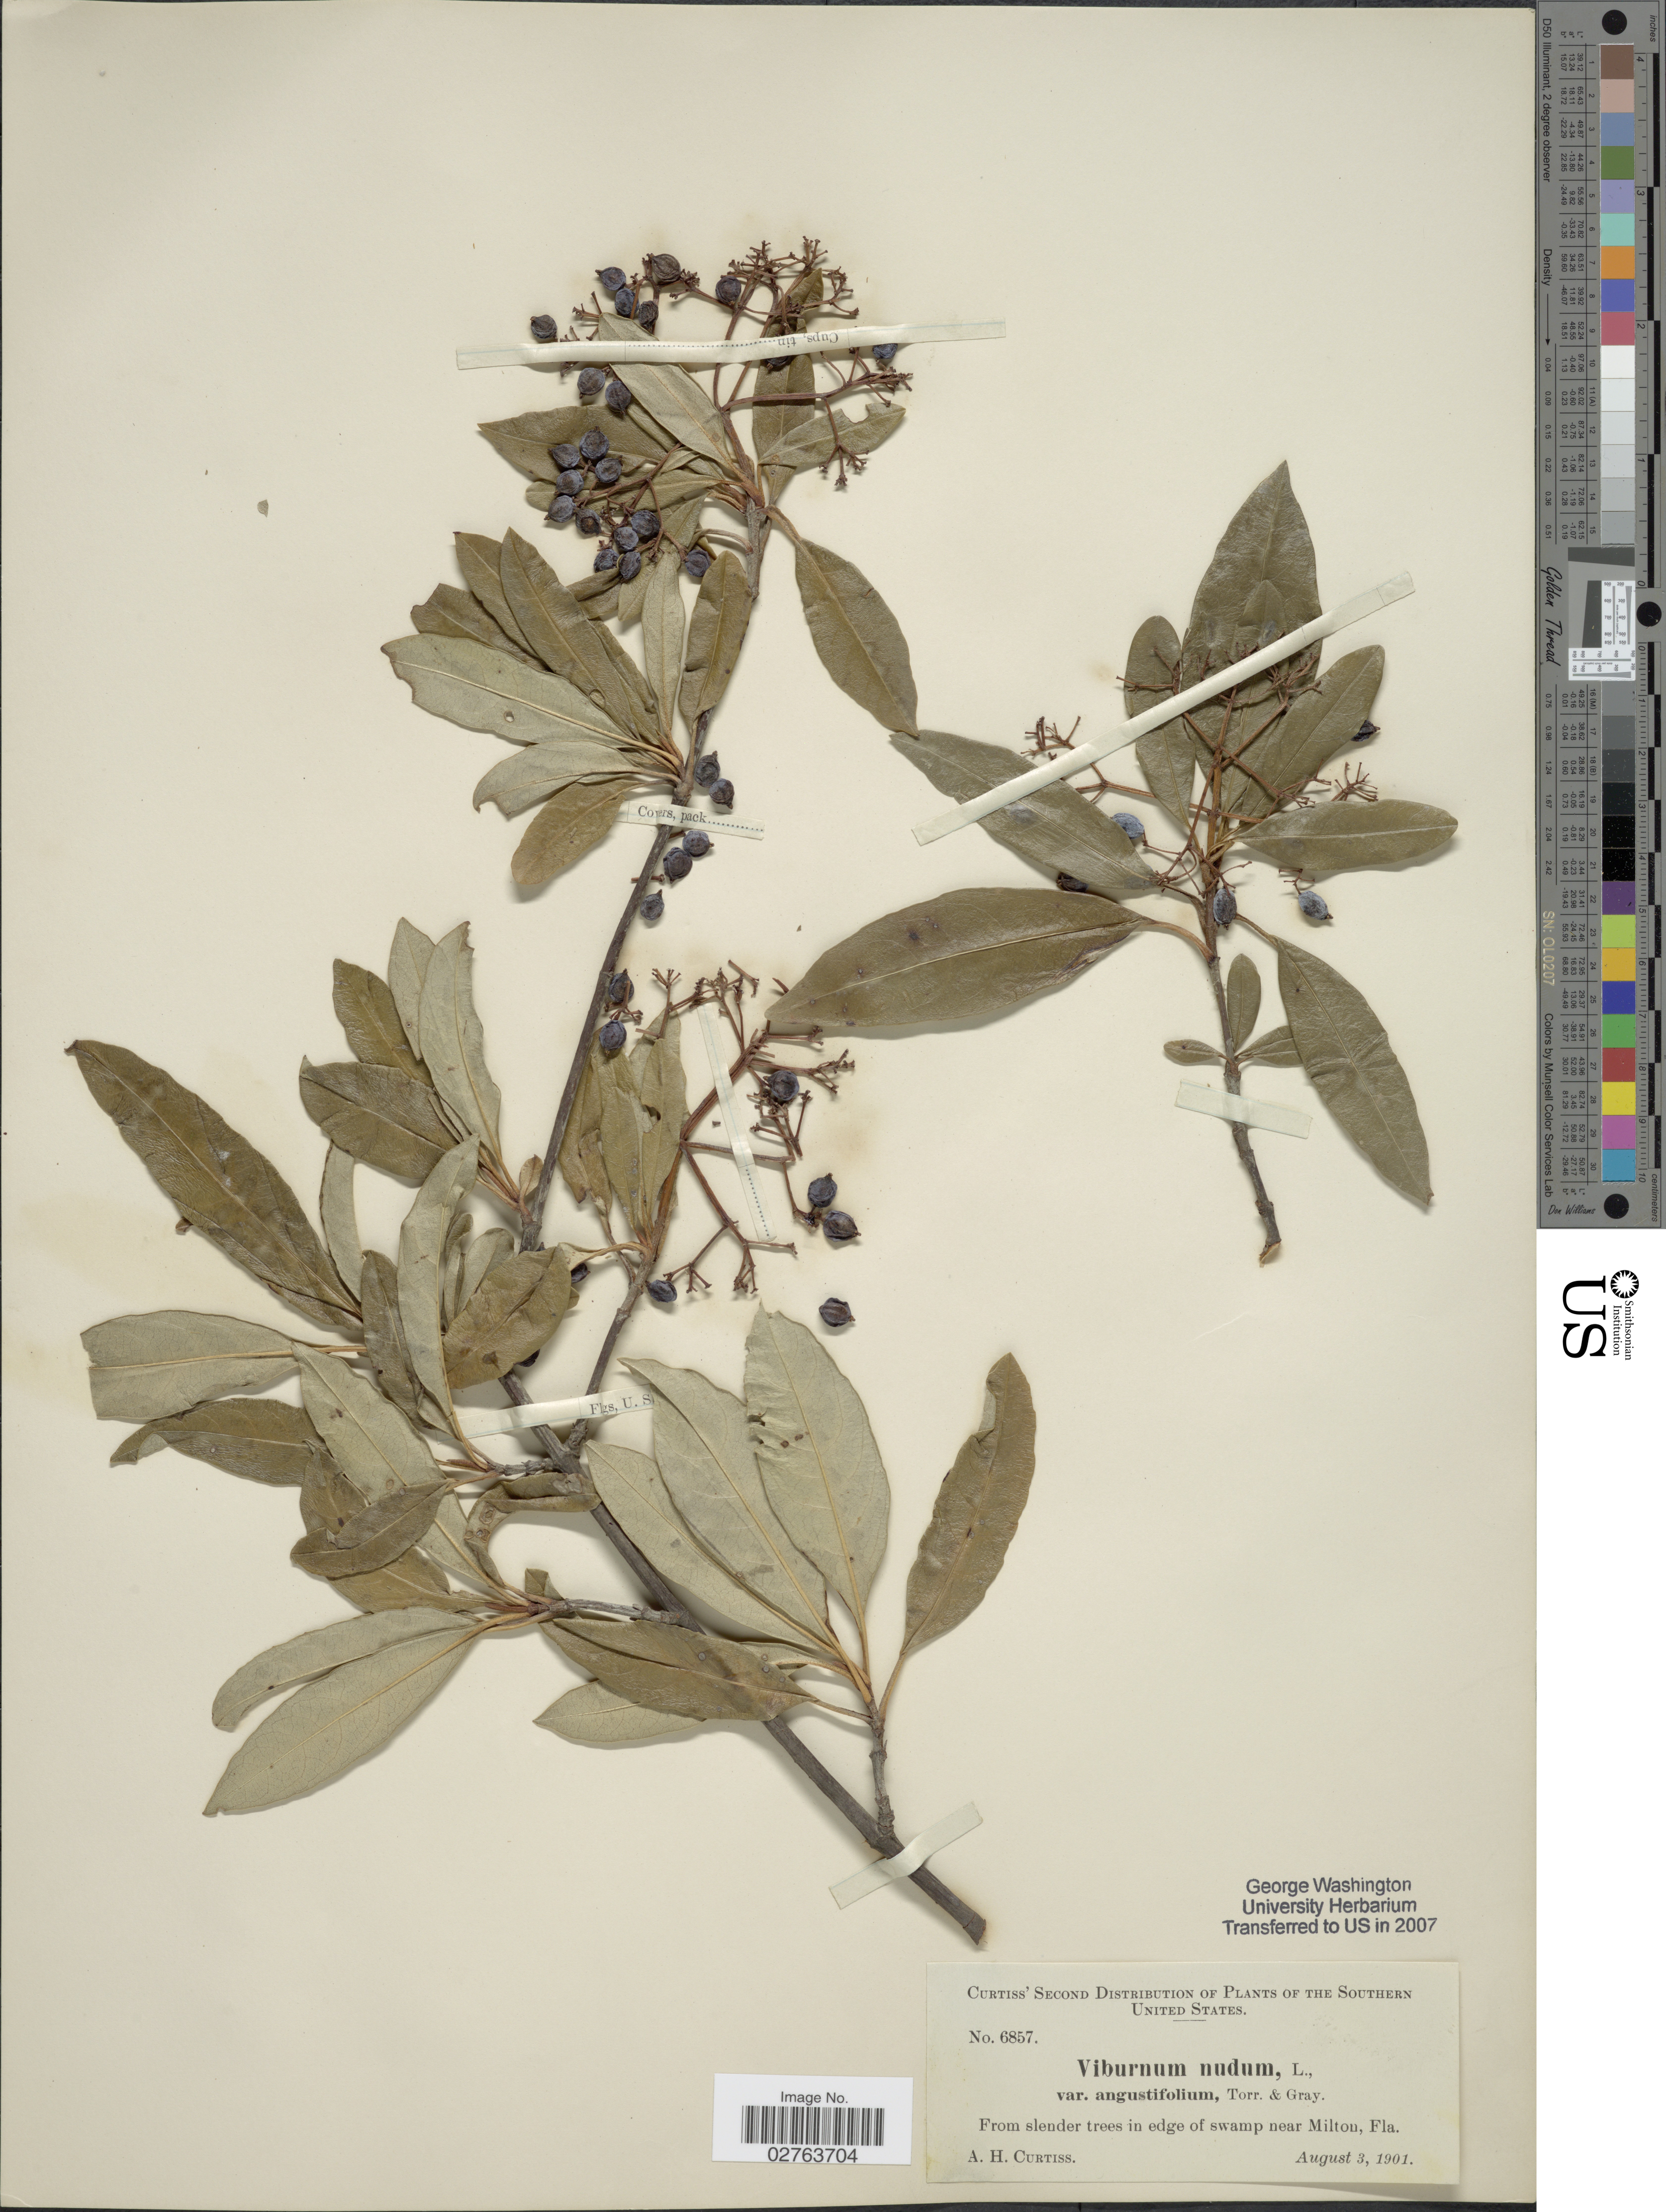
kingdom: Plantae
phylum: Tracheophyta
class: Magnoliopsida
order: Dipsacales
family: Viburnaceae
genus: Viburnum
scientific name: Viburnum nudum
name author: L.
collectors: A. H. Curtiss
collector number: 6857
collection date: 1901-08-03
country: United States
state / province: Florida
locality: The Southern United States. From slender trees in edge of swamp near Miltou.